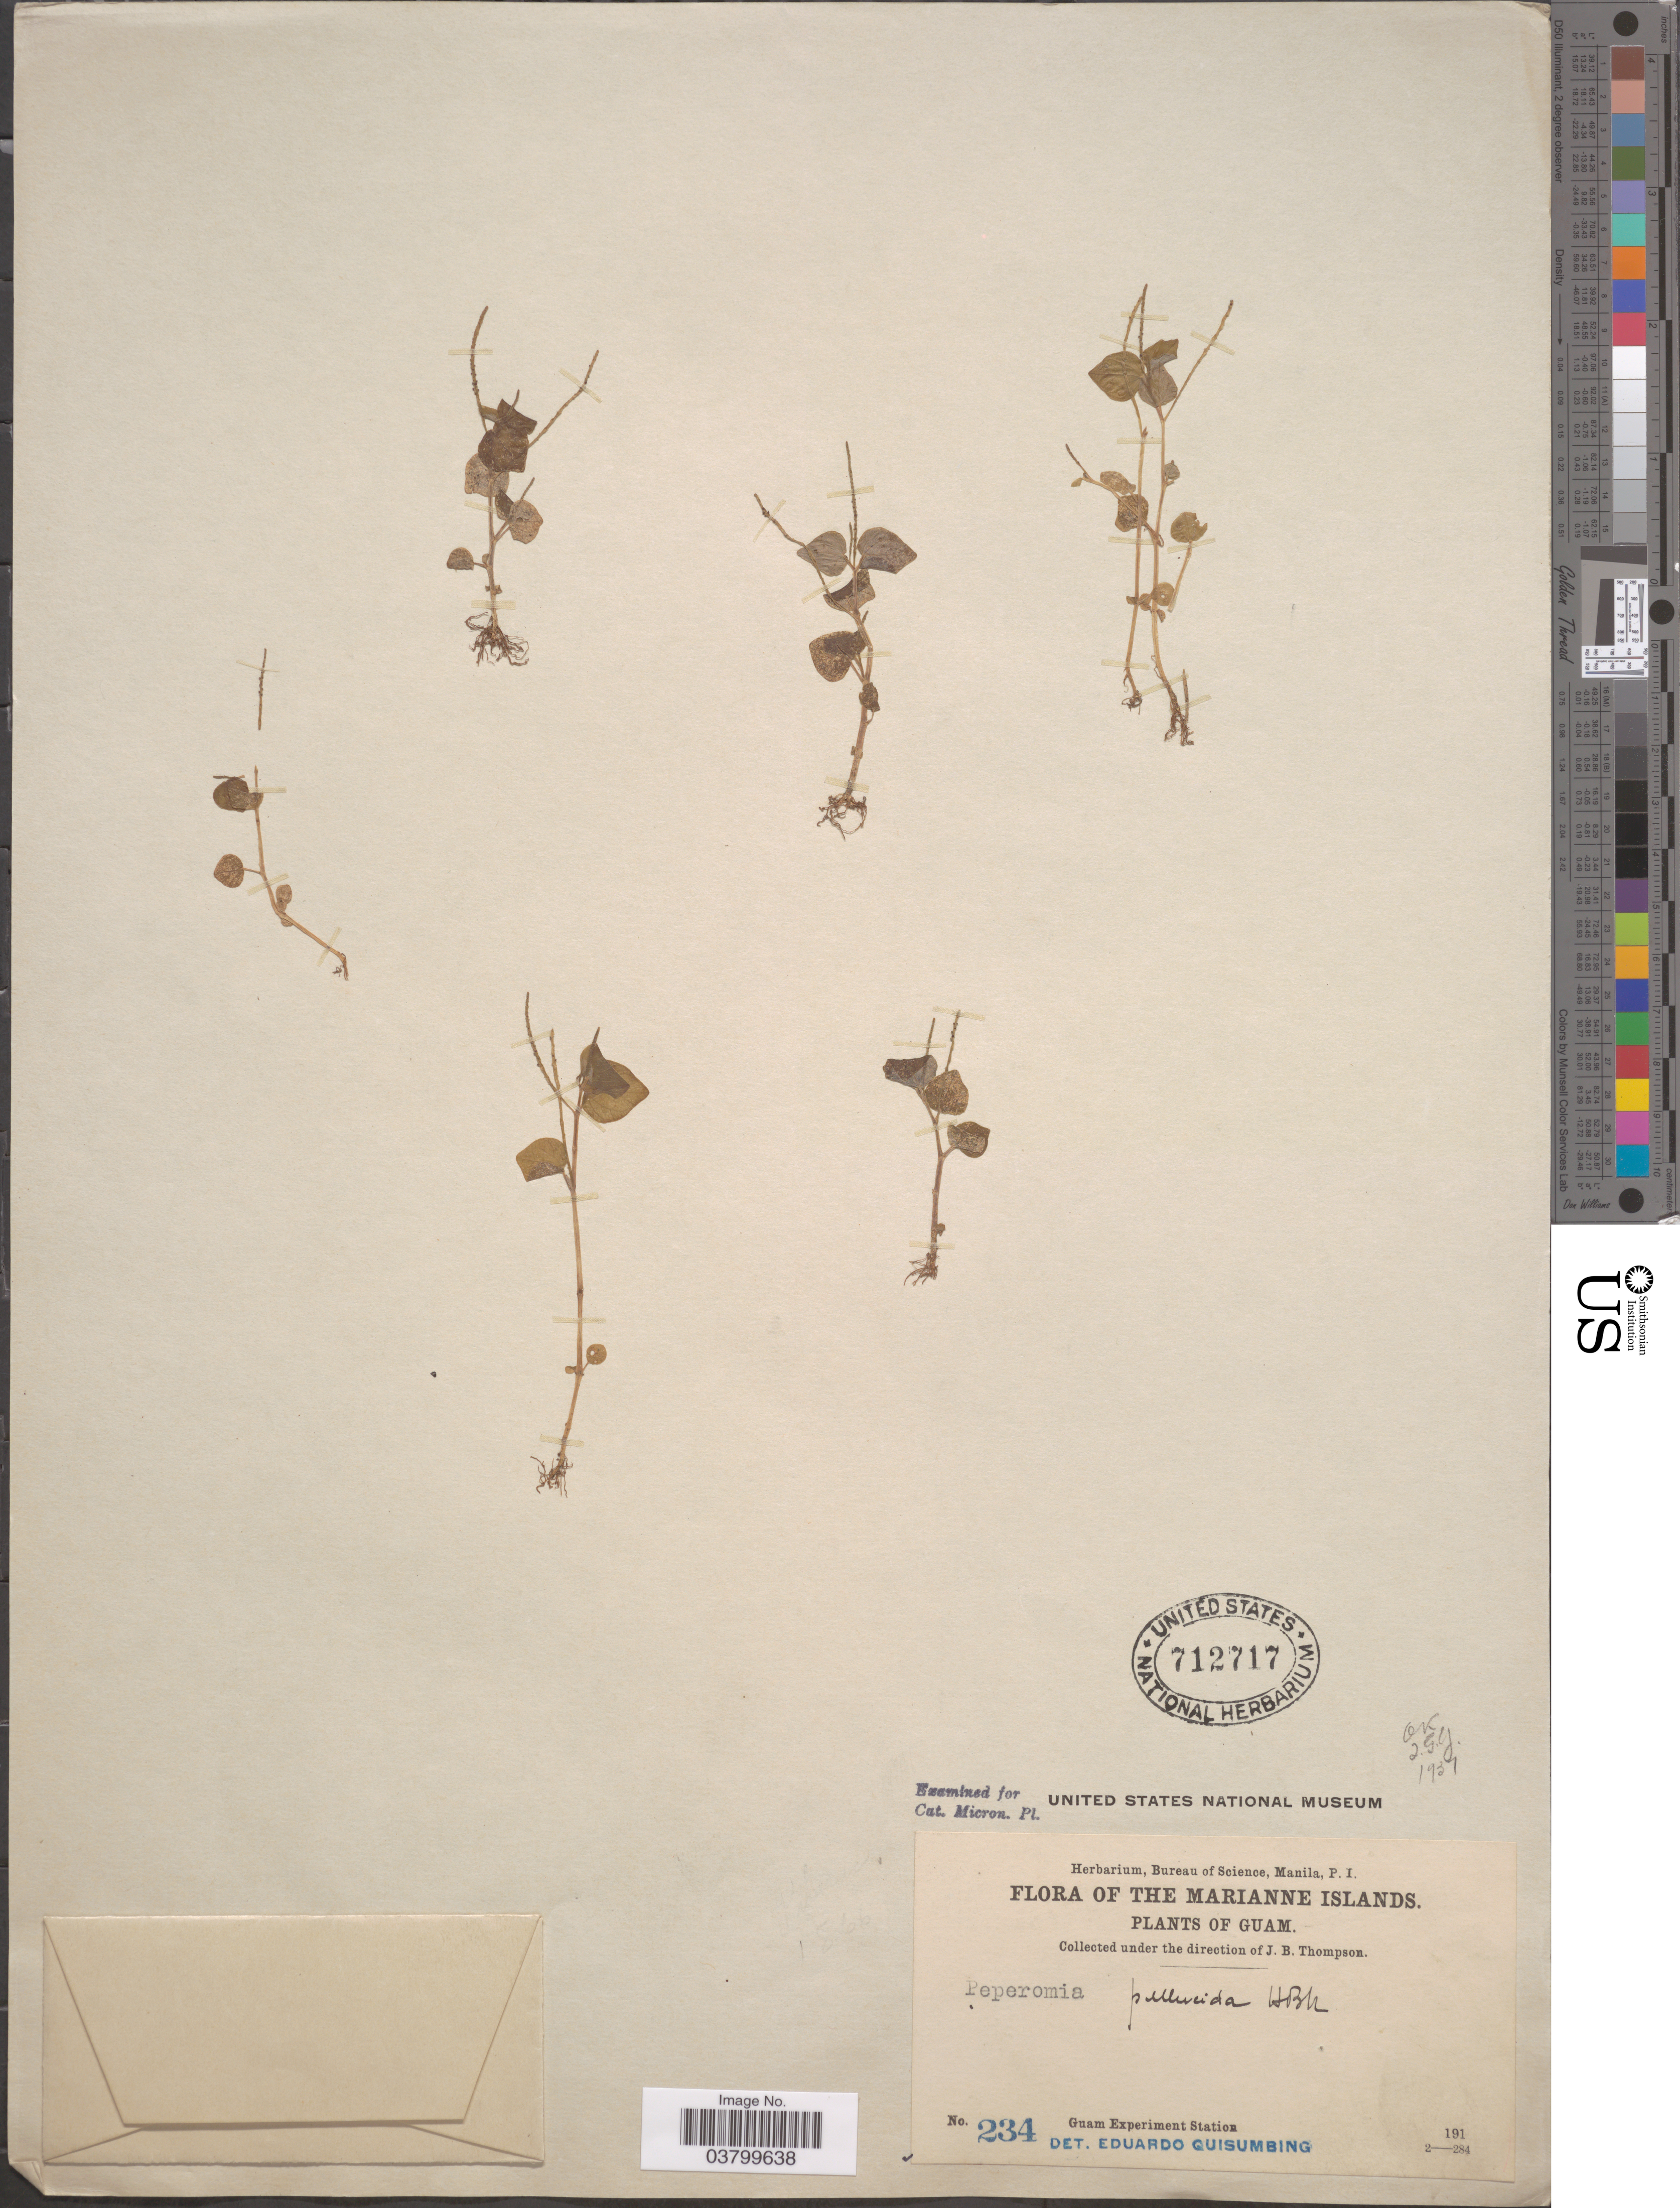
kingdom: Plantae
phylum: Tracheophyta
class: Magnoliopsida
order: Piperales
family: Piperaceae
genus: Peperomia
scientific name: Peperomia pellucida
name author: (L.) Kunth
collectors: J. B. Thompson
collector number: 234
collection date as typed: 191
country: Guam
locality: The Marianne Islands. Guam Experiment Station.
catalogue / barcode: US 712717